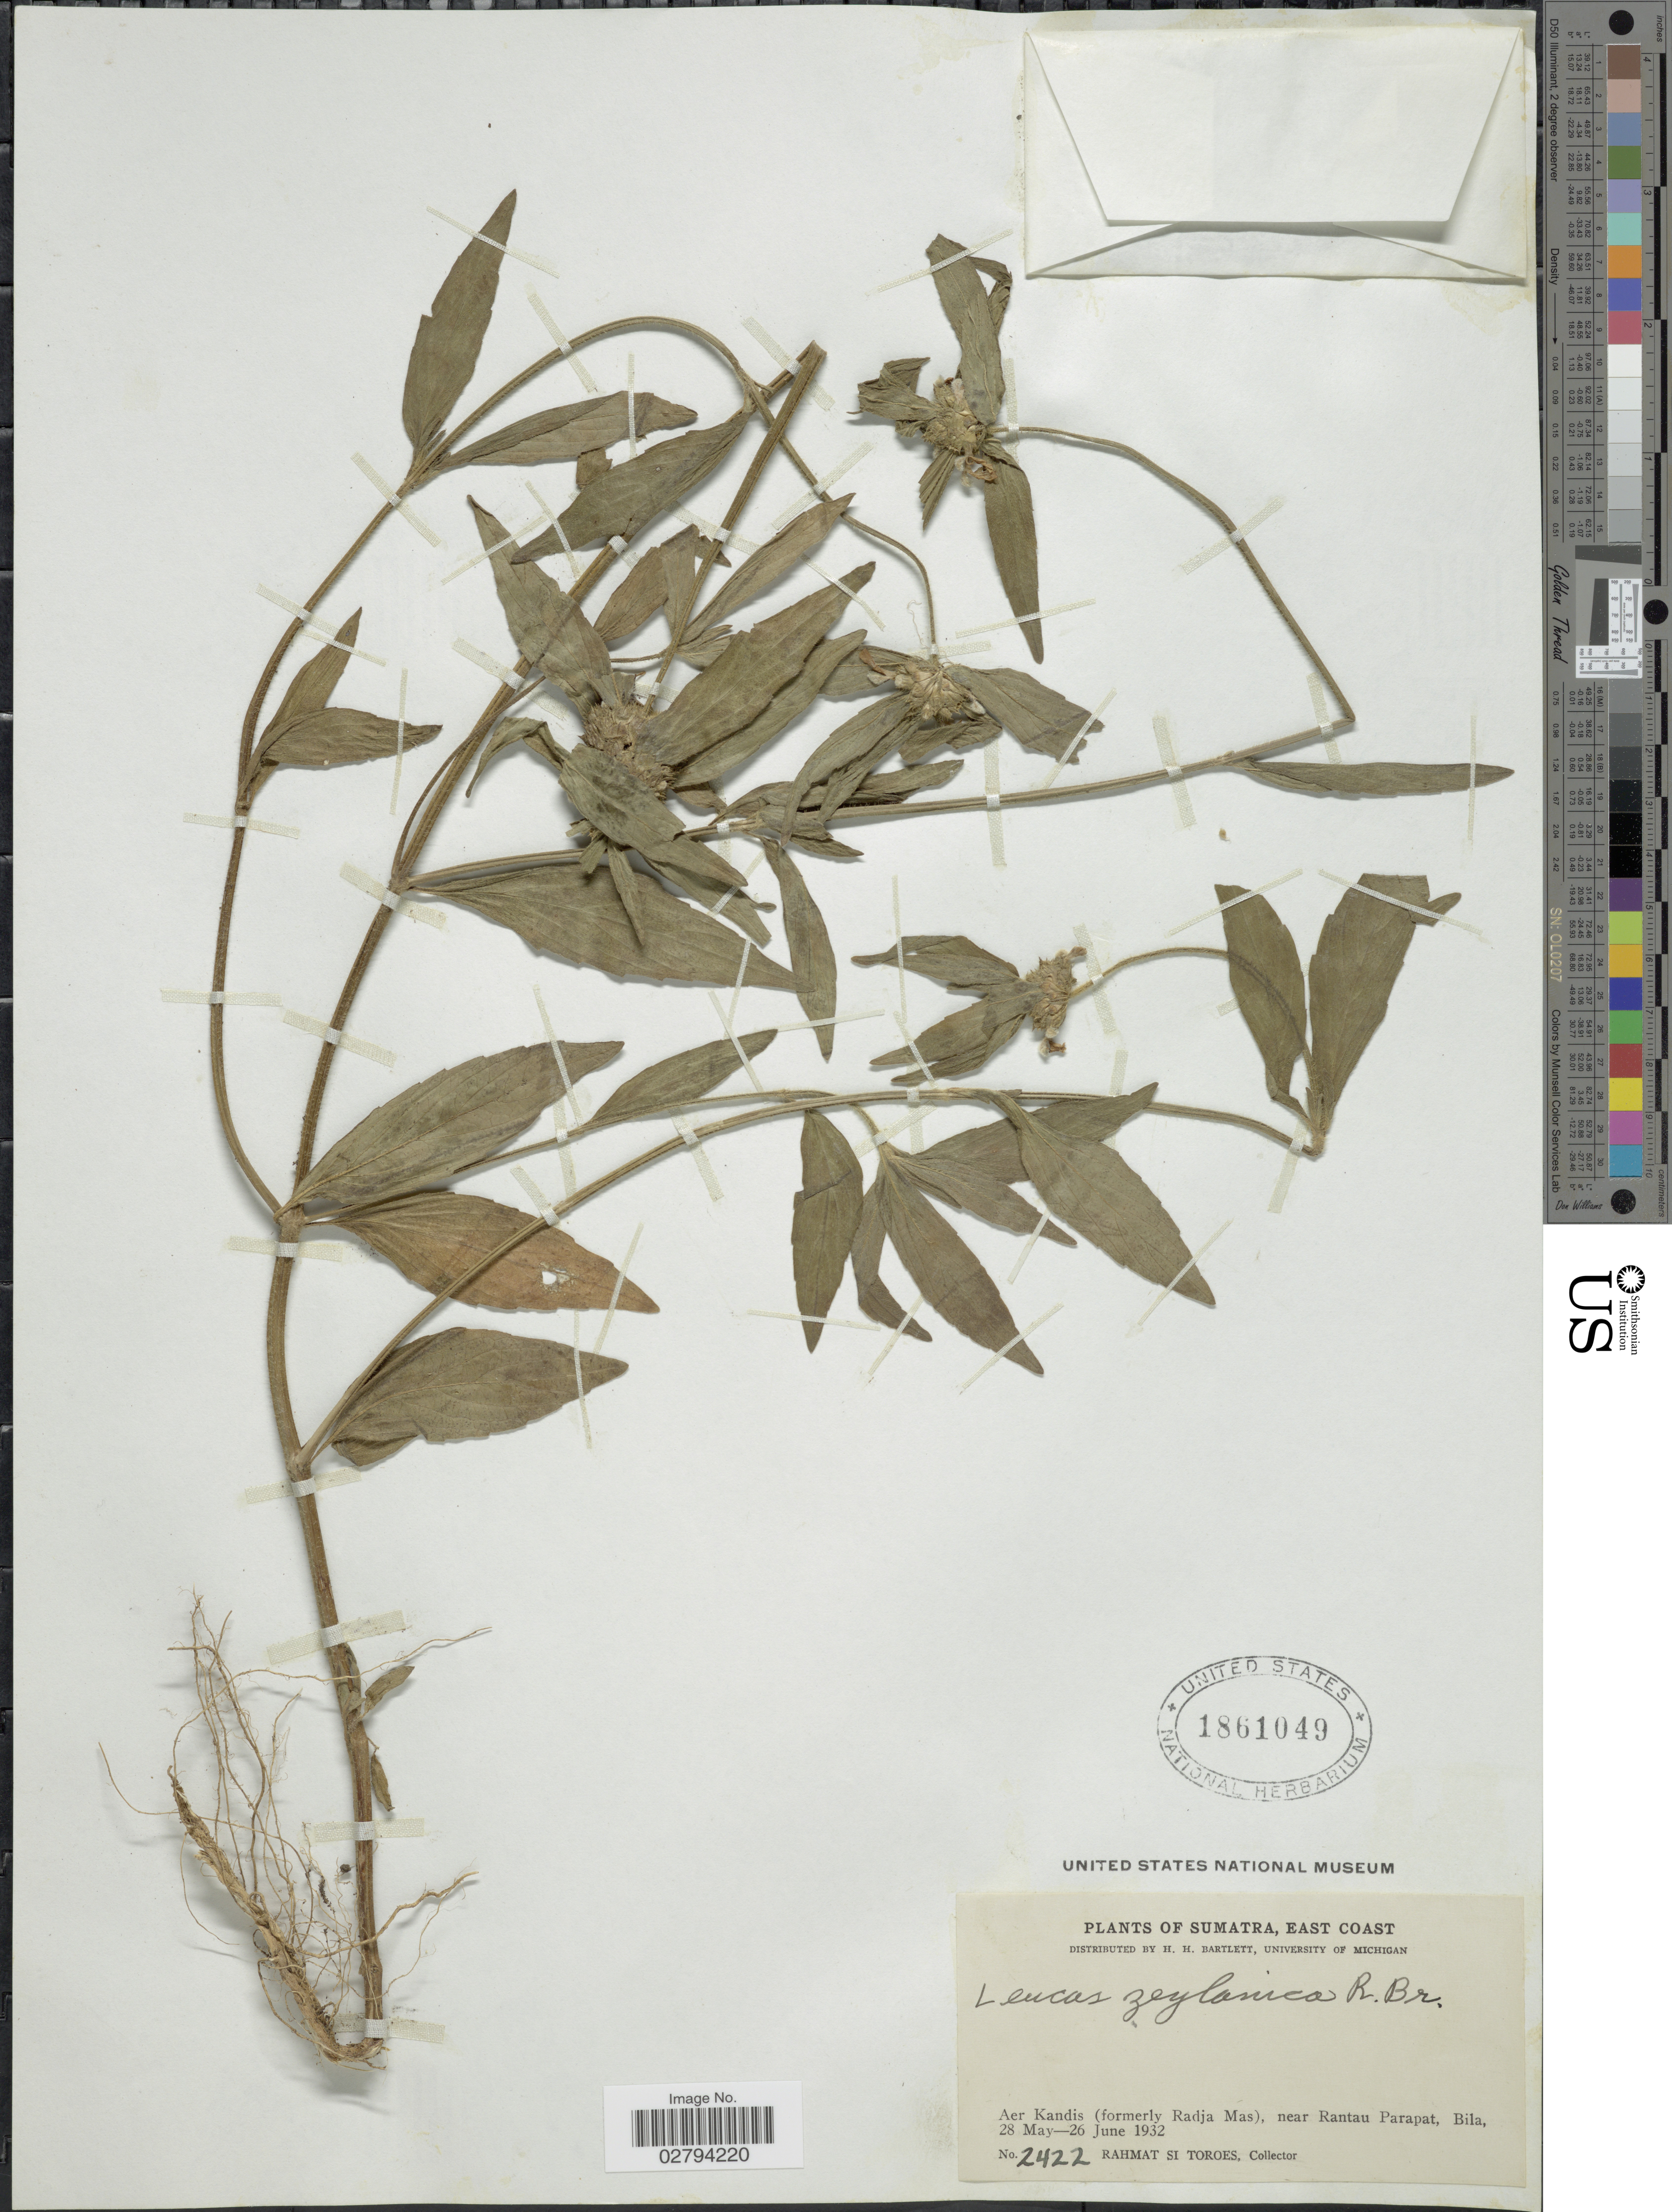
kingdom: Plantae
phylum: Tracheophyta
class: Magnoliopsida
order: Lamiales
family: Lamiaceae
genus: Leucas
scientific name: Leucas zeylanica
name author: (L.) W.T. Aiton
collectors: Rahmat Si Boeea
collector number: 2422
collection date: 1932-05-28/1932-06-26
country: Indonesia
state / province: Sumatra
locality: Sumatra, East Coast, Aer Kandis (formerly Radja Mas), near Rantau Parapat, Bila.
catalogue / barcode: US 1861049